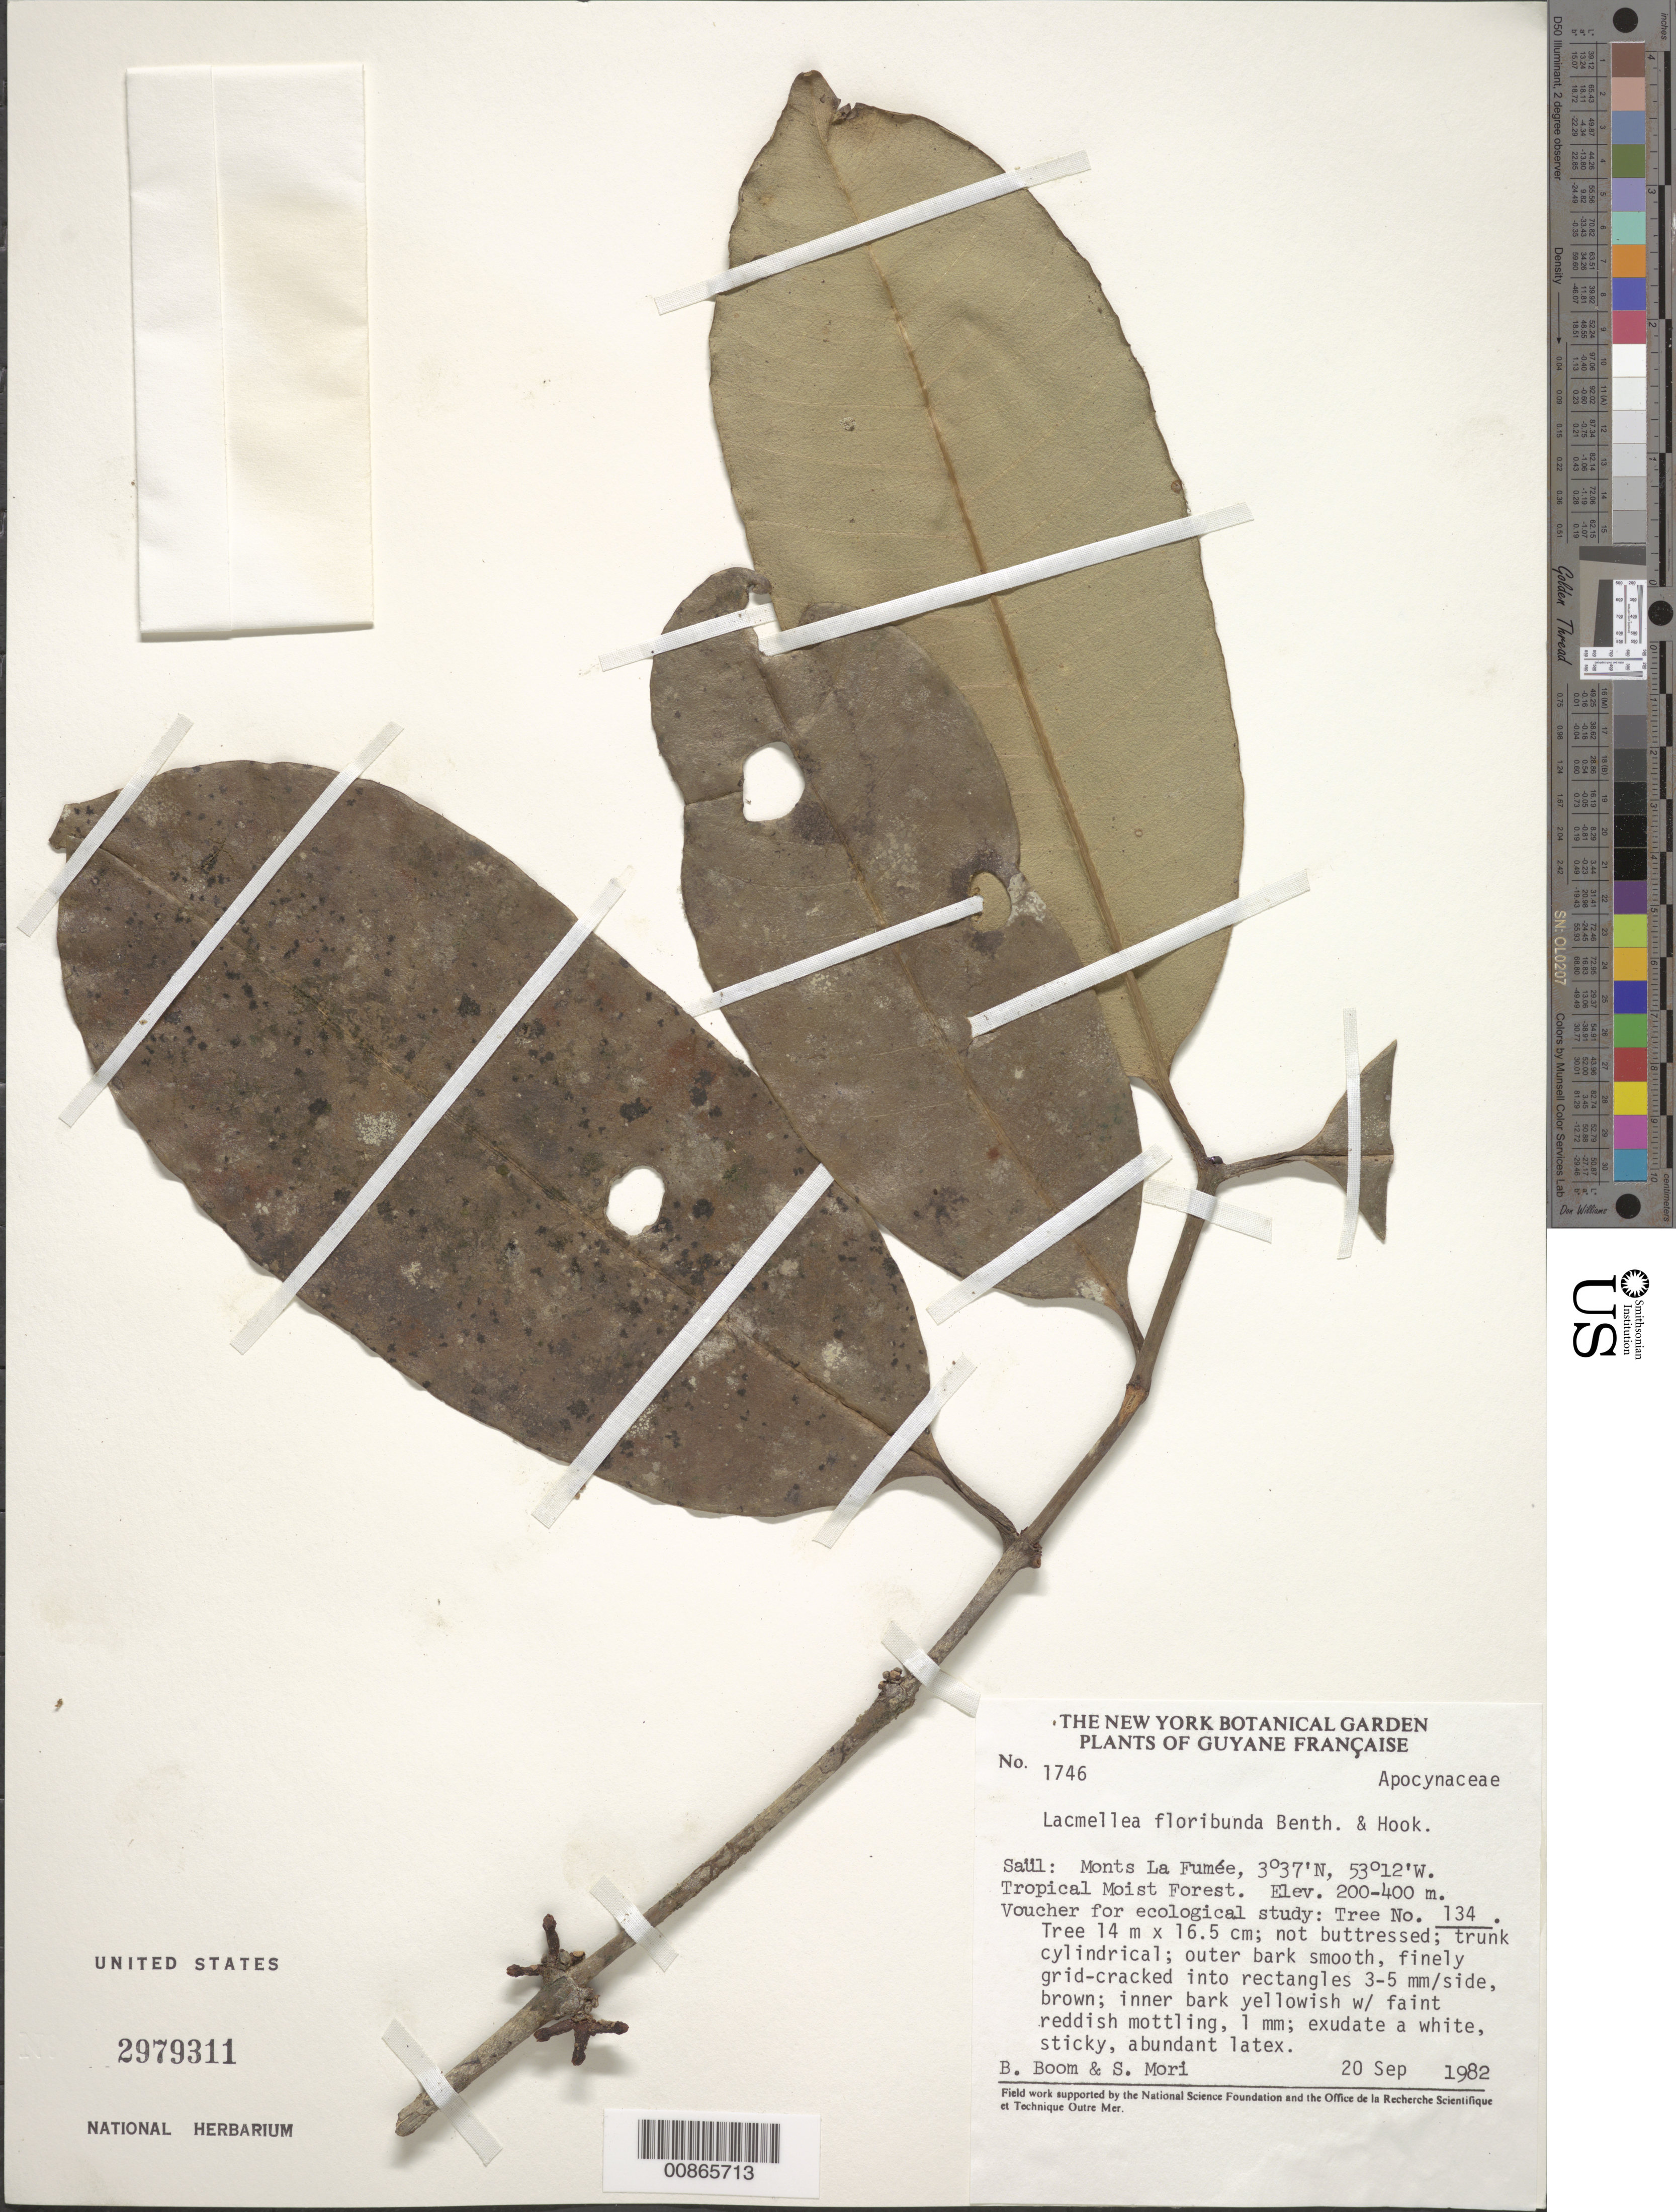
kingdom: Plantae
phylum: Tracheophyta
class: Magnoliopsida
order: Gentianales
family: Apocynaceae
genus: Lacmellea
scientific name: Lacmellea floribunda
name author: (Poepp.) Benth. & Hook. f.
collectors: B. M. Boom & S. Mori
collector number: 1746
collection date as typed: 20-Sep-82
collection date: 1982-09-20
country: French Guiana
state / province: Saint-Laurent-du-Maroni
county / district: Saül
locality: Saül, Monts La Fumée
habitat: Tropical moist forest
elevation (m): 200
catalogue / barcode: US 2979311